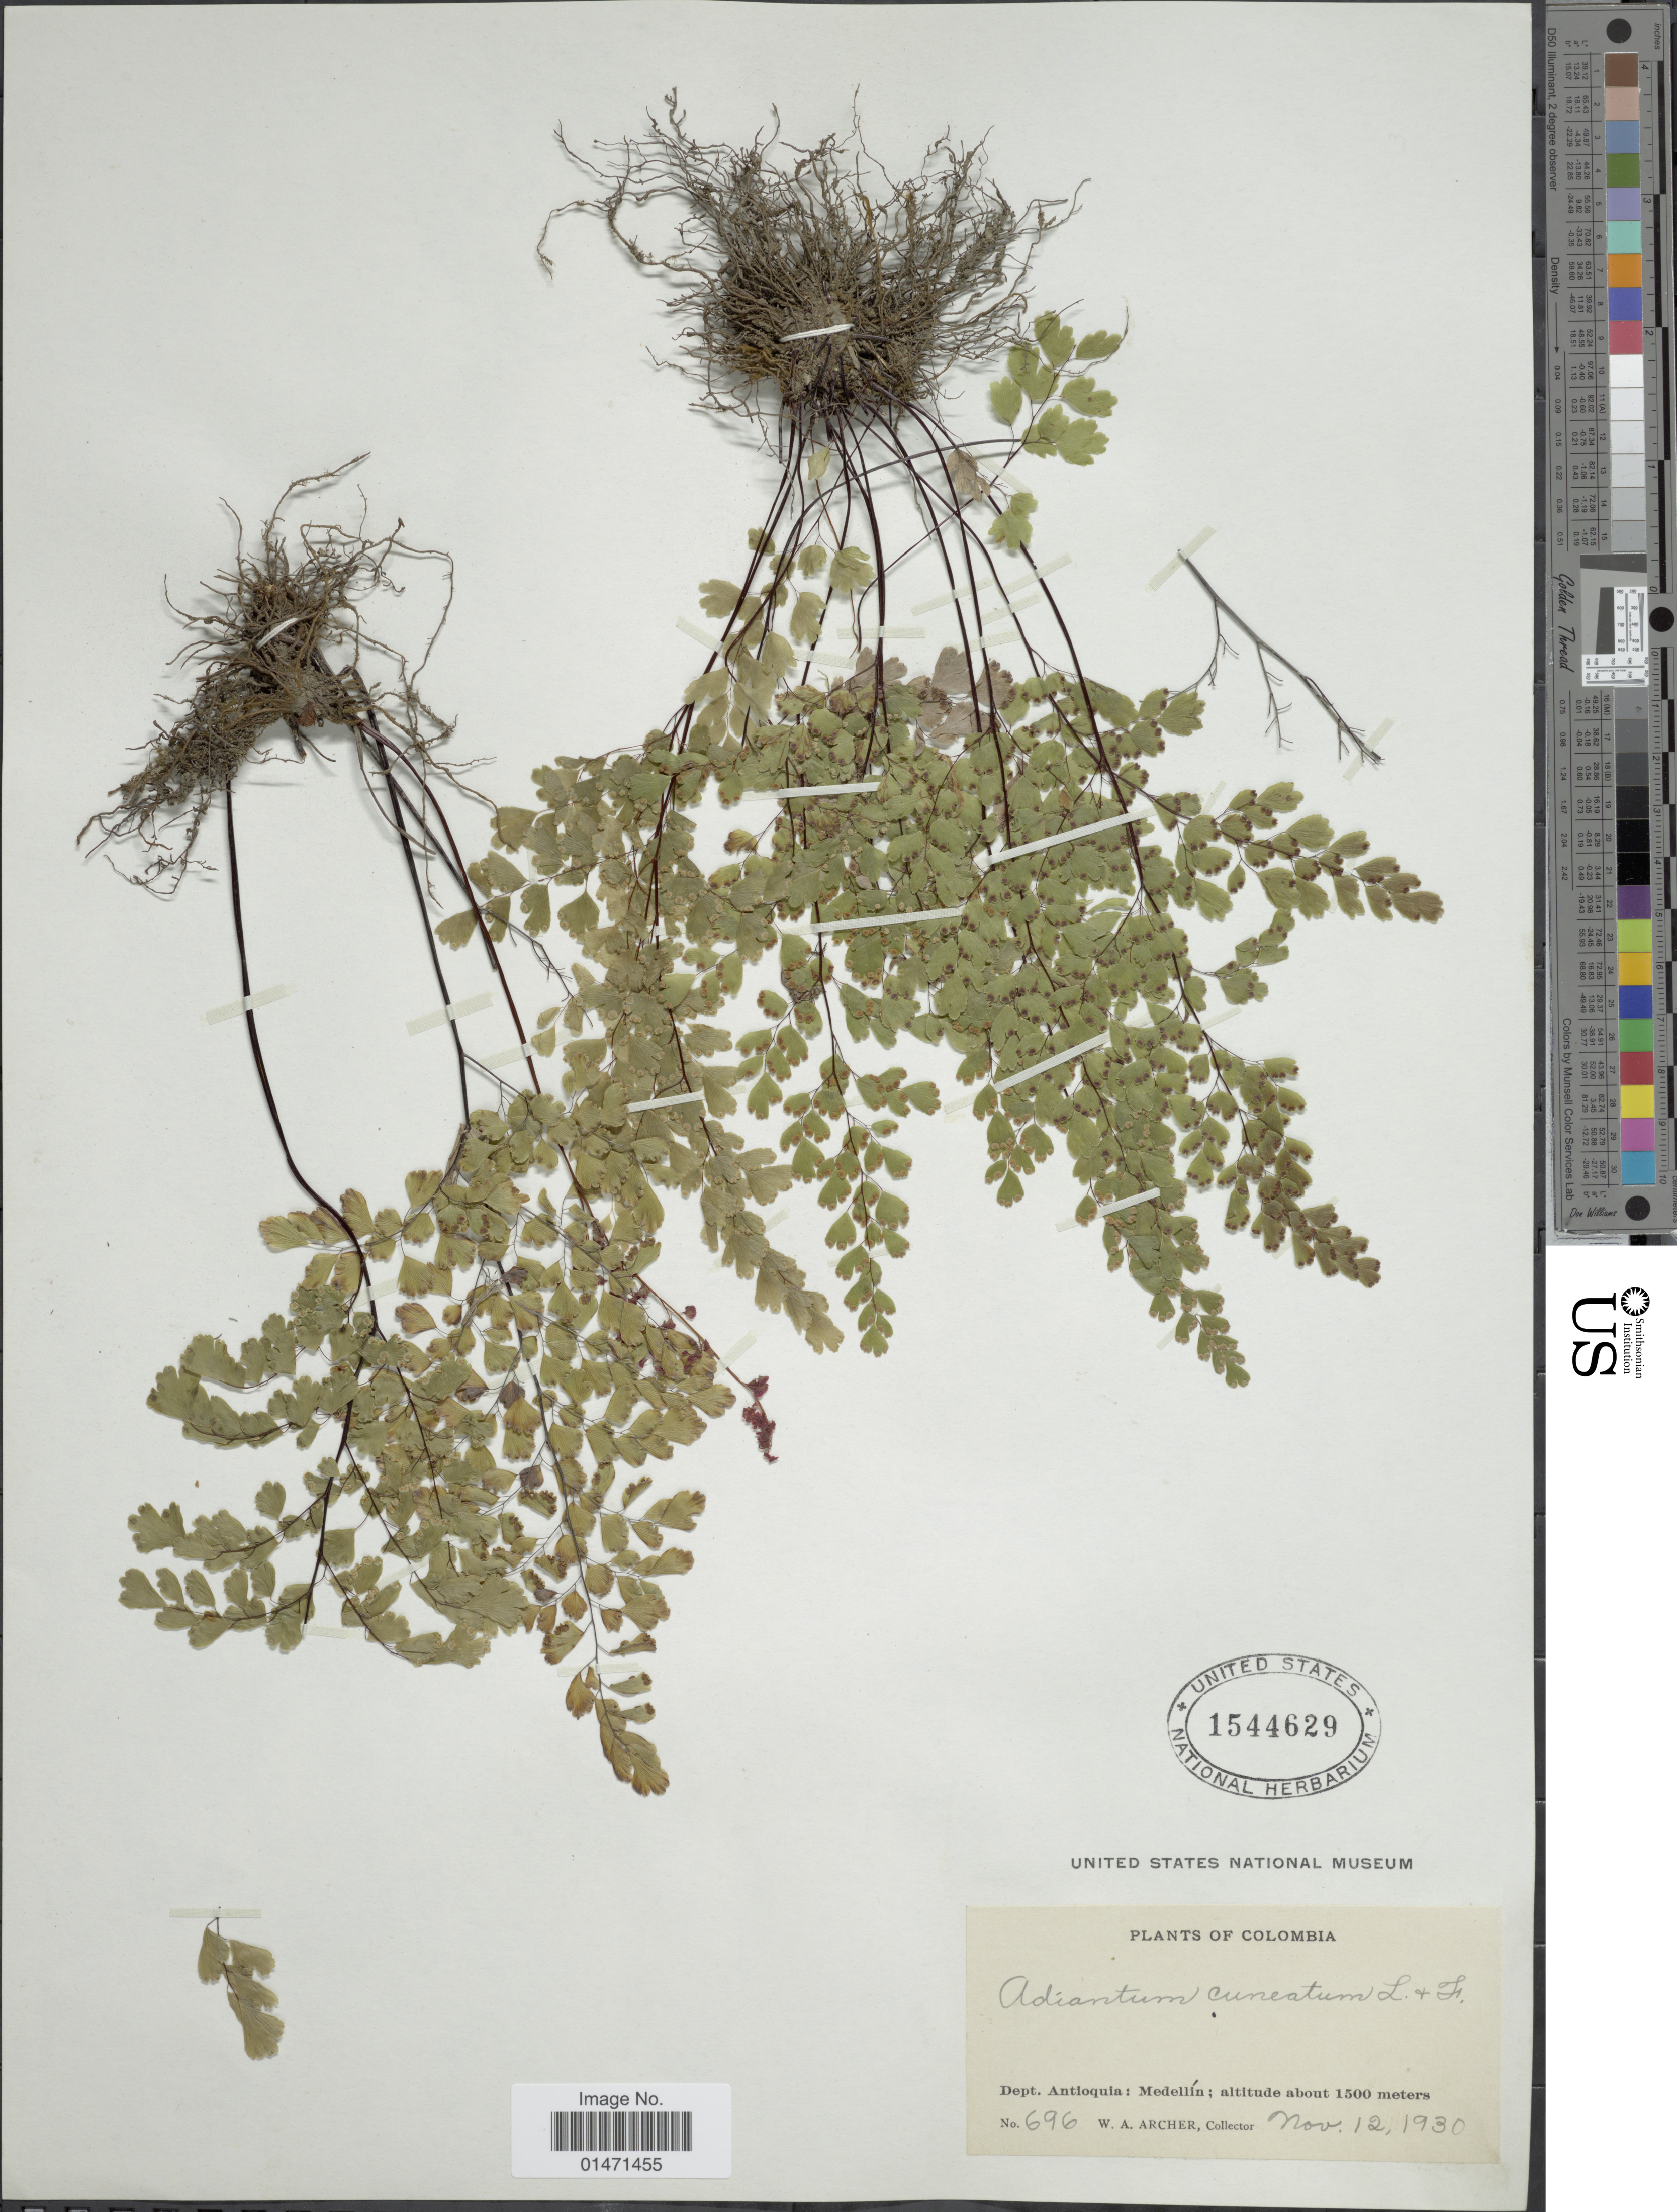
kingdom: Plantae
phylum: Tracheophyta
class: Polypodiopsida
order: Polypodiales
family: Pteridaceae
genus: Adiantum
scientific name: Adiantum raddianum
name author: C. Presl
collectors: W. A. Archer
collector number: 696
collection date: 1930-12-12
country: Colombia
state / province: Antioquia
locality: Medellín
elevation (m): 1500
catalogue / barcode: US 1544629